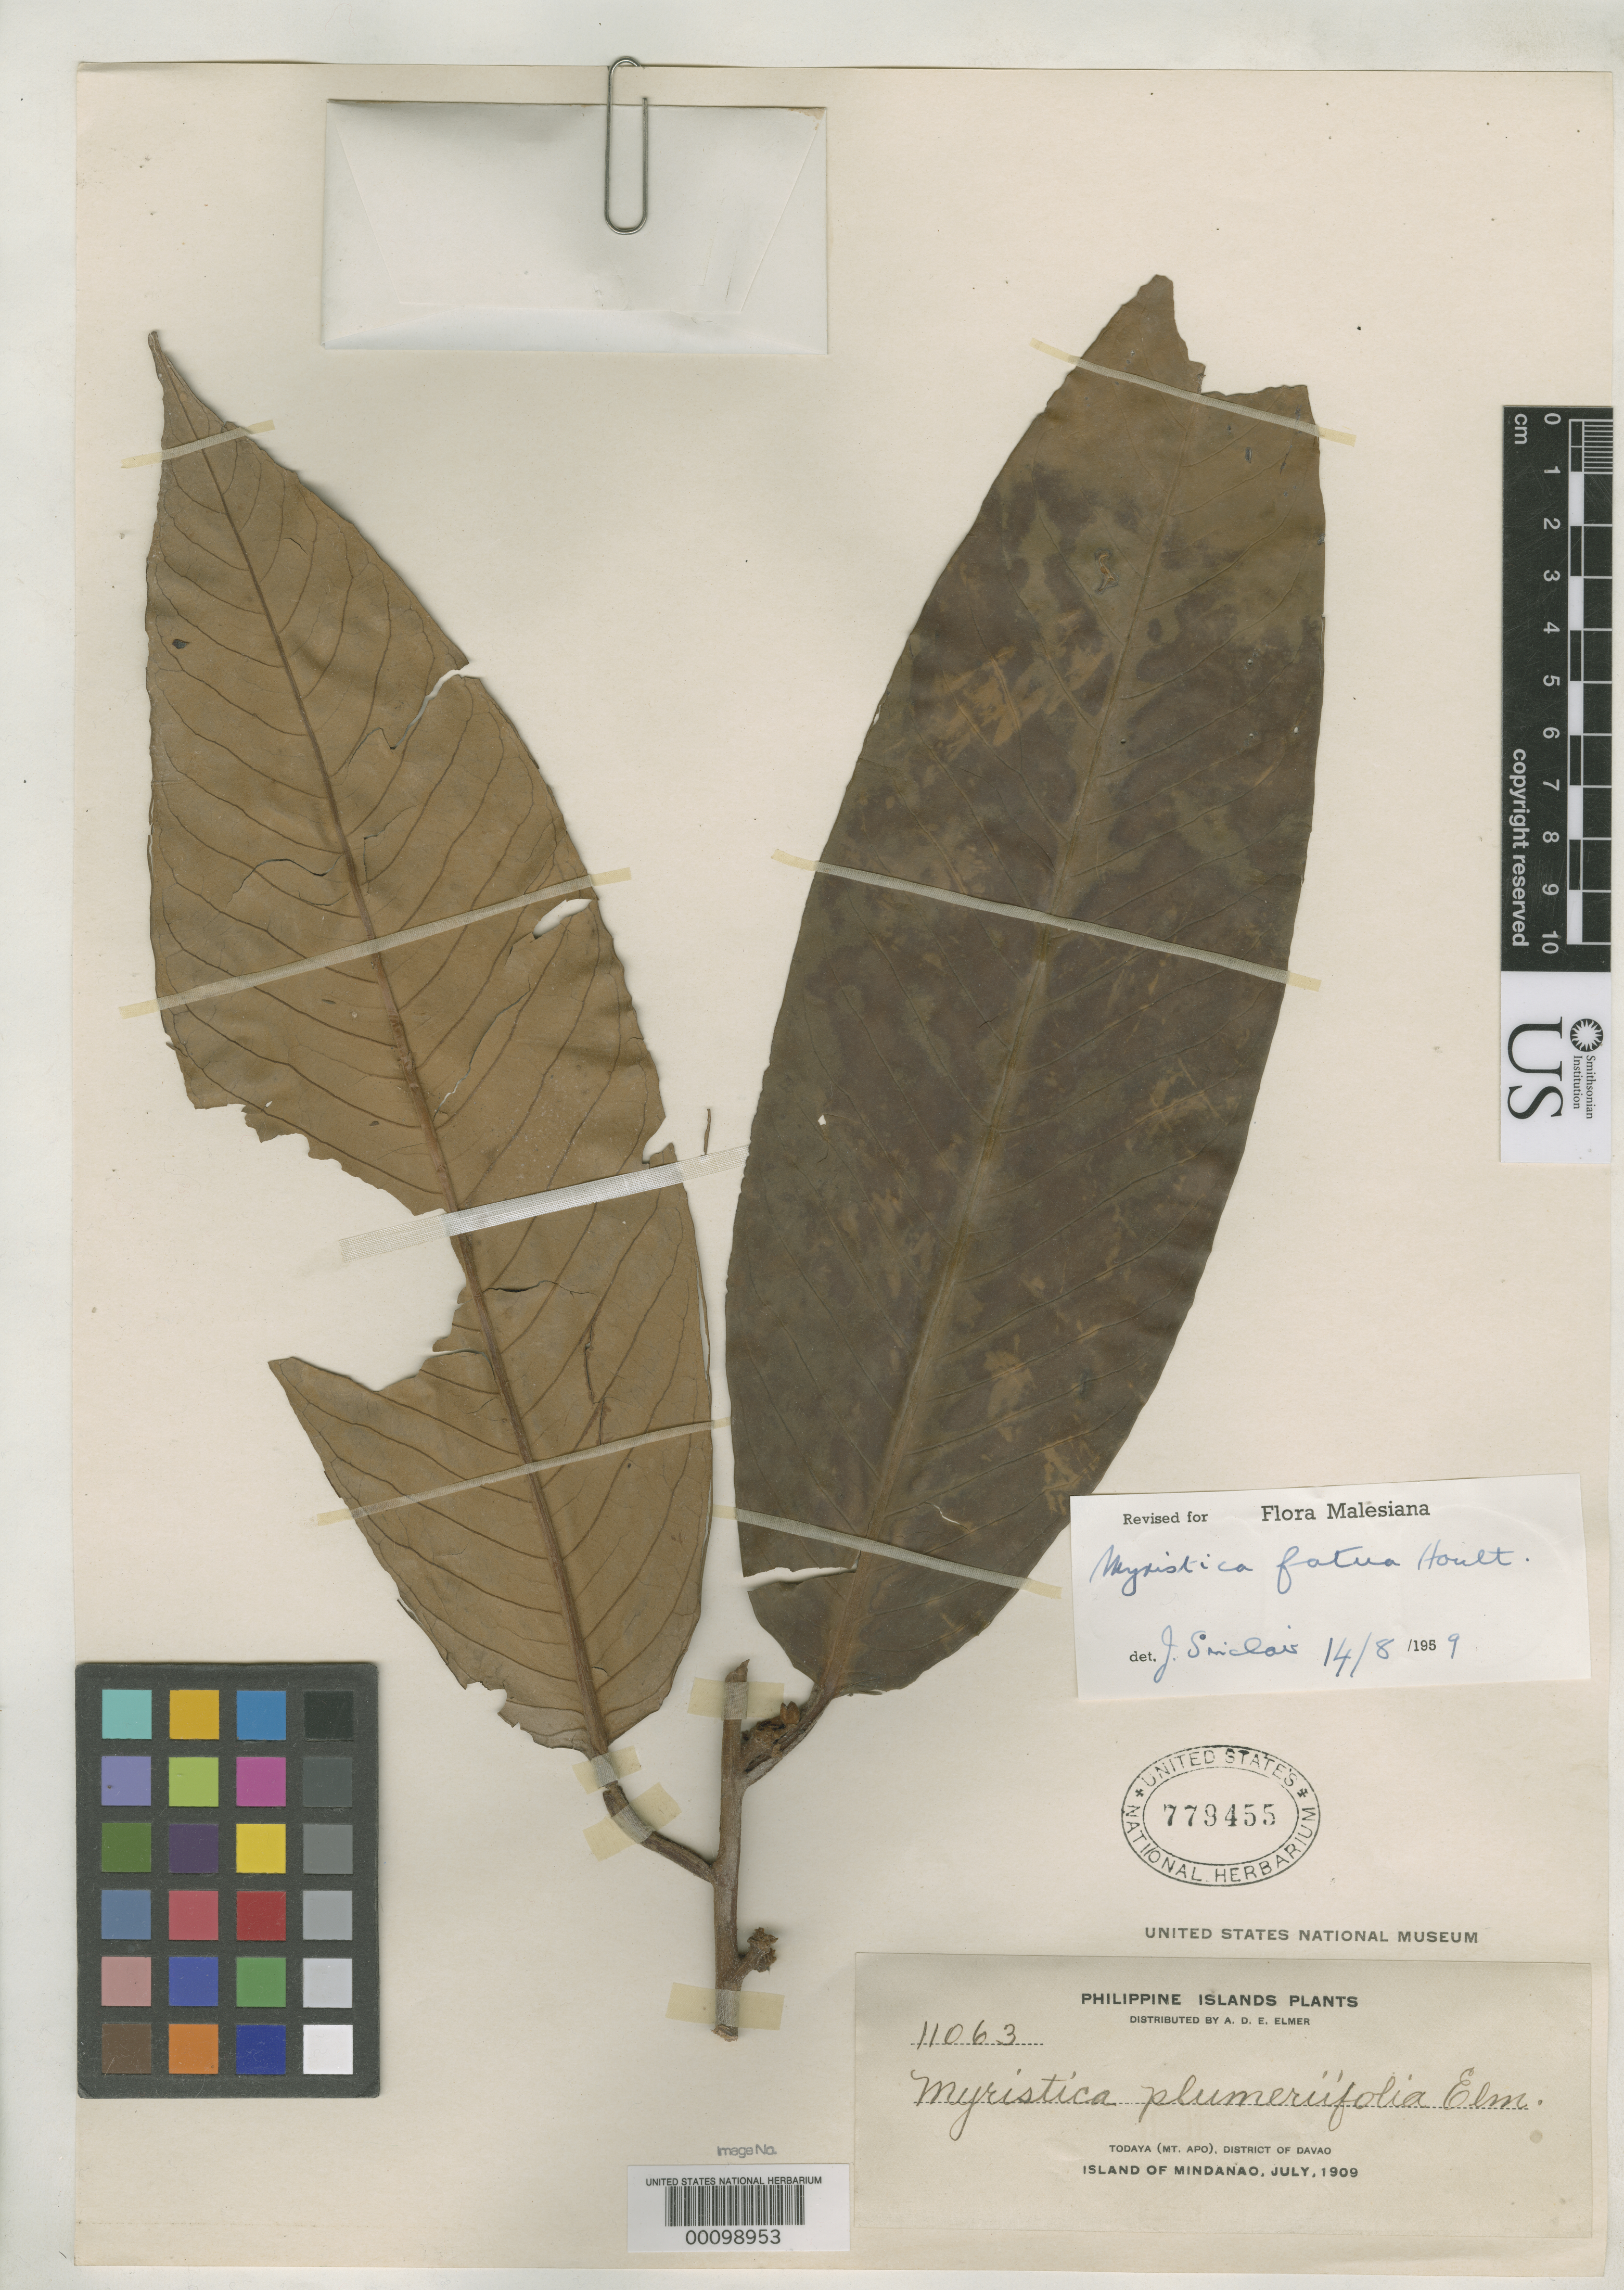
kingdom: Plantae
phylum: Tracheophyta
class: Magnoliopsida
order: Magnoliales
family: Myristicaceae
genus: Myristica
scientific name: Myristica plumeriaefolia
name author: Elmer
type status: Isotype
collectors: A. D. E. Elmer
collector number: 11063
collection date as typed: Jul 1909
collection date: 1909-07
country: Philippines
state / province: Davao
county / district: Davao del Sur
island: Mindanao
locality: Todaya, Mt. Apo.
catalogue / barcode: US 779455